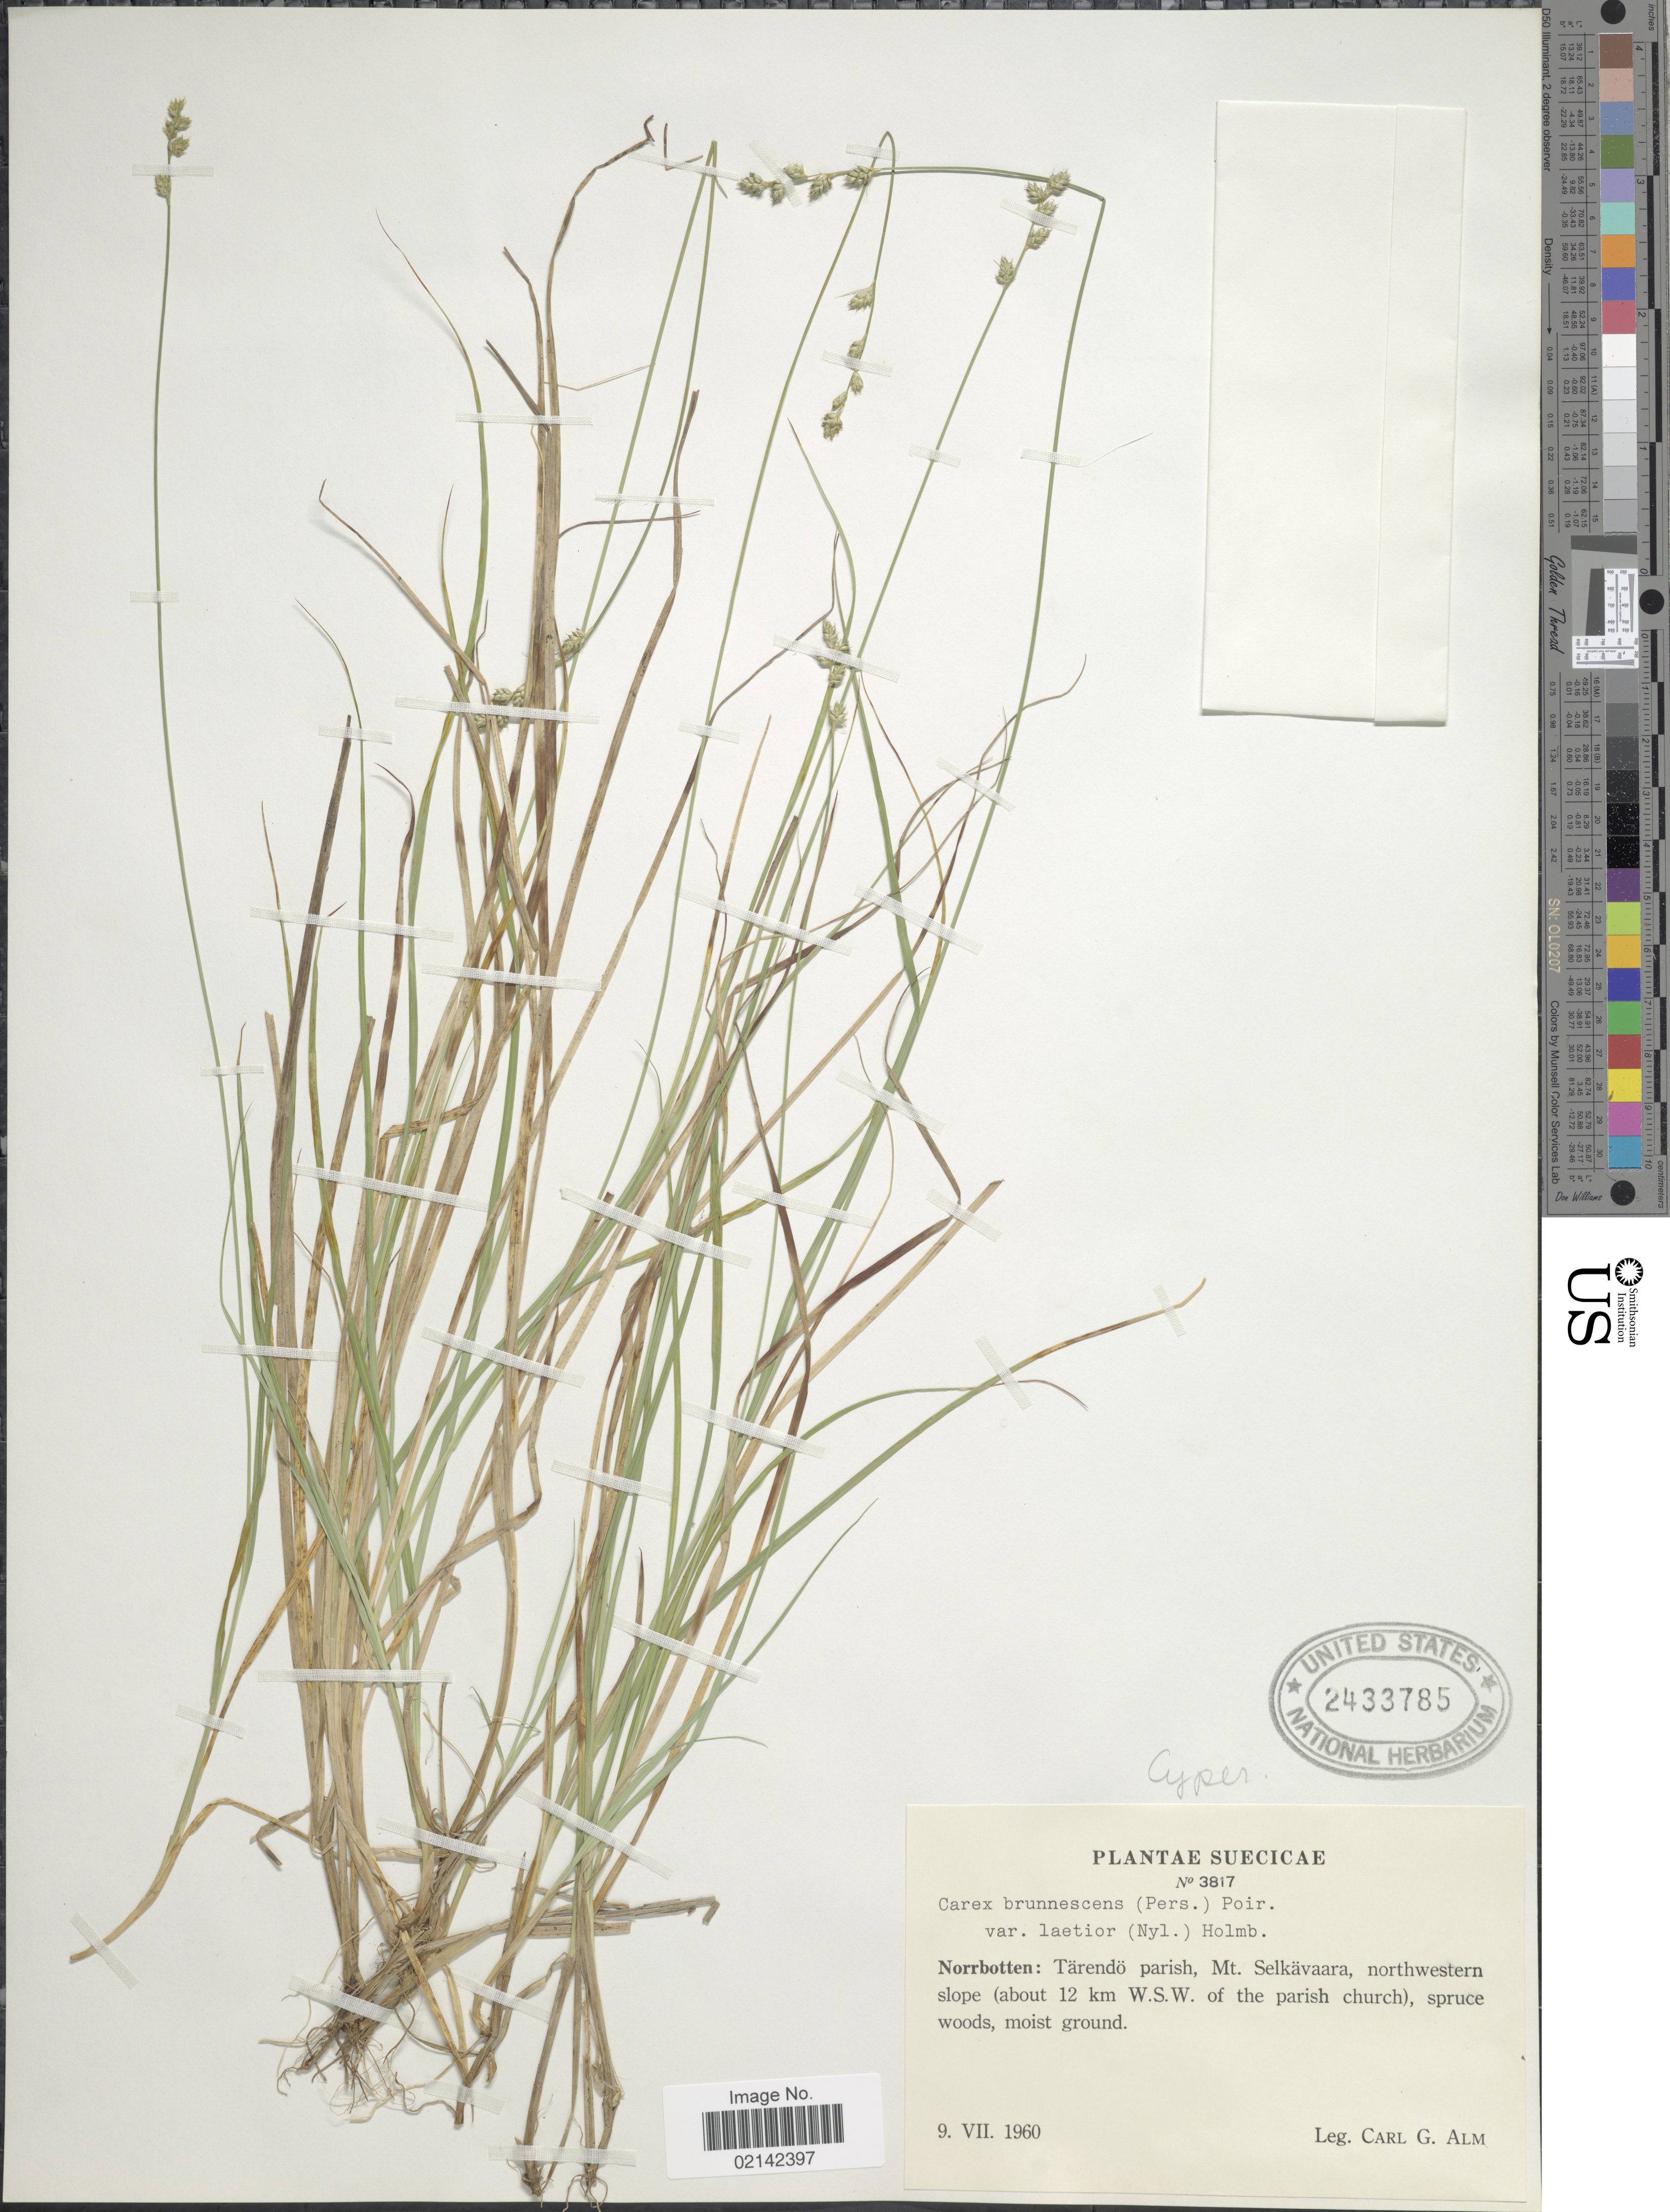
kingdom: Plantae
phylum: Tracheophyta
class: Liliopsida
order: Poales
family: Cyperaceae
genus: Carex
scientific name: Carex brunnescens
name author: (Pers.) Poir.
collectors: C. G. Alm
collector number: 3817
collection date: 1960-07-09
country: Sweden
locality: Suecicae, Norrbotten: Tarendo parish, Mt. Selkavaara, northwestern slope (about 12 km W.S.W. of the parish church), spruce woods, moist ground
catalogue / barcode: US 2433785